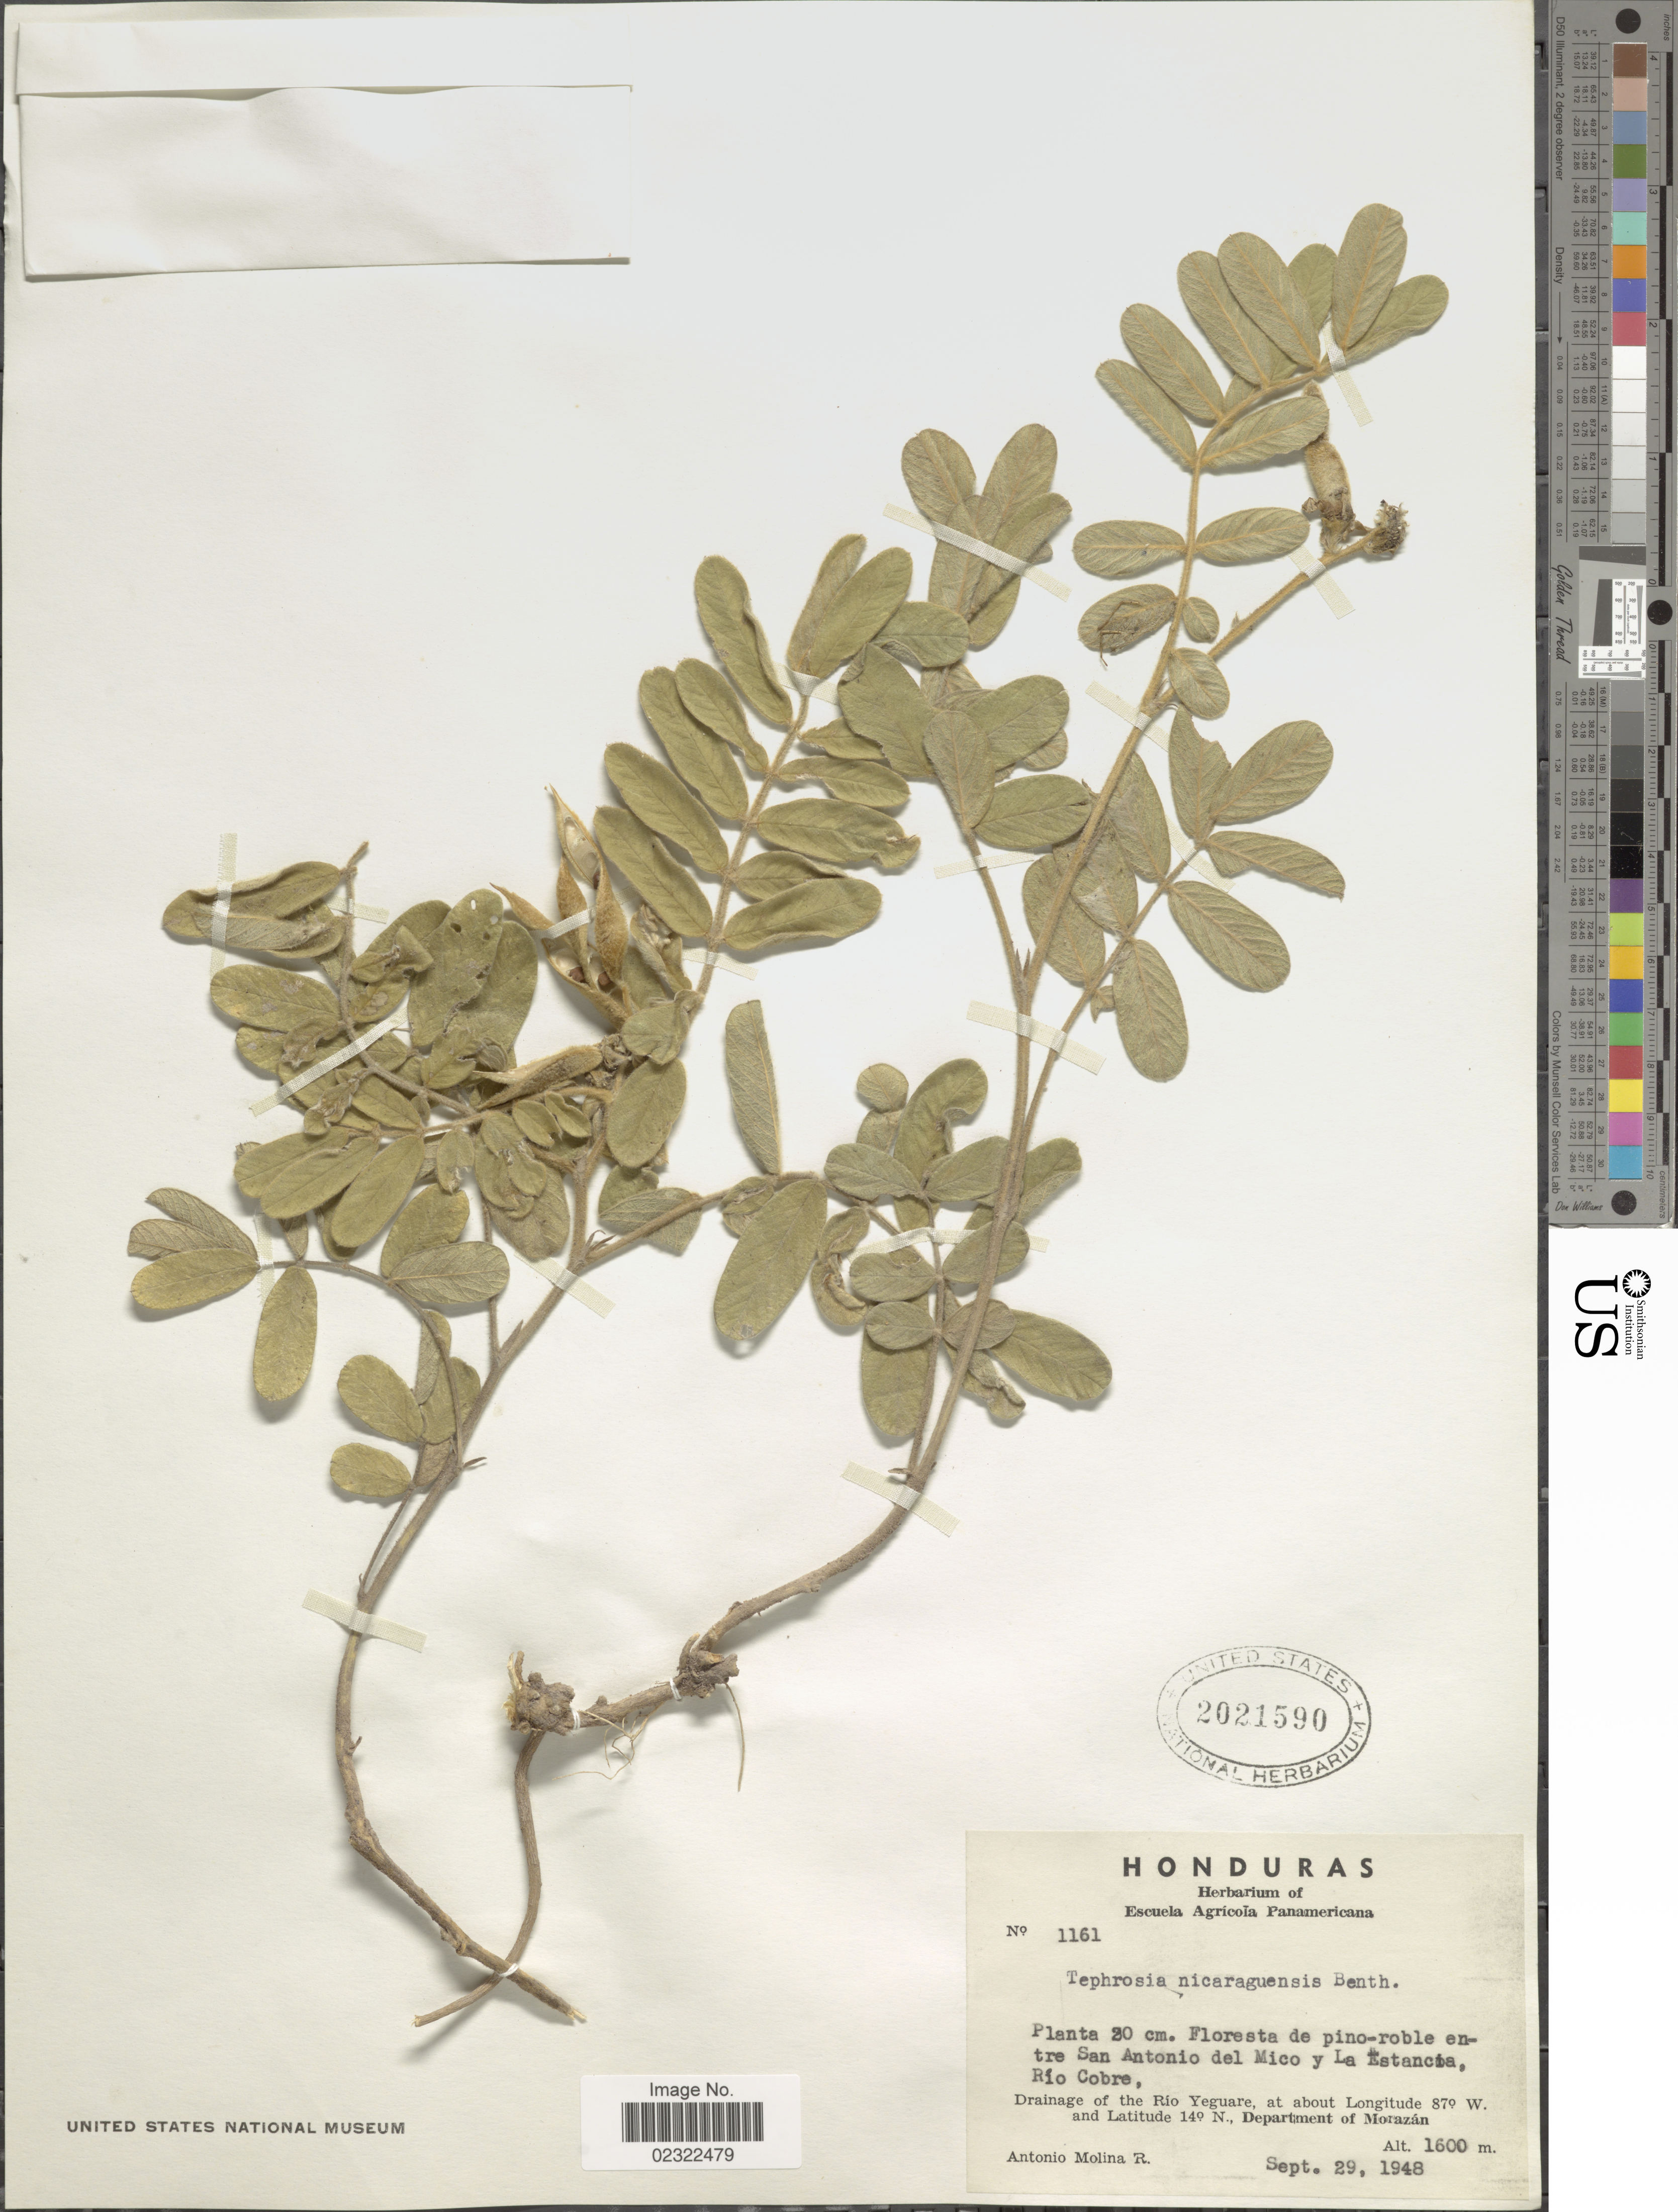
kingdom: Plantae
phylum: Tracheophyta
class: Magnoliopsida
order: Fabales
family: Fabaceae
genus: Tephrosia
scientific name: Tephrosia nicaraguensis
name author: Oerst.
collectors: A. Molina R.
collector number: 1161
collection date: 1948-09-29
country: Honduras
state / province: Fco. Morazán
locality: Honduras Drainage of the Rio Yeguare. Departament of Morazan.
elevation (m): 1600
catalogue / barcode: US 2021590